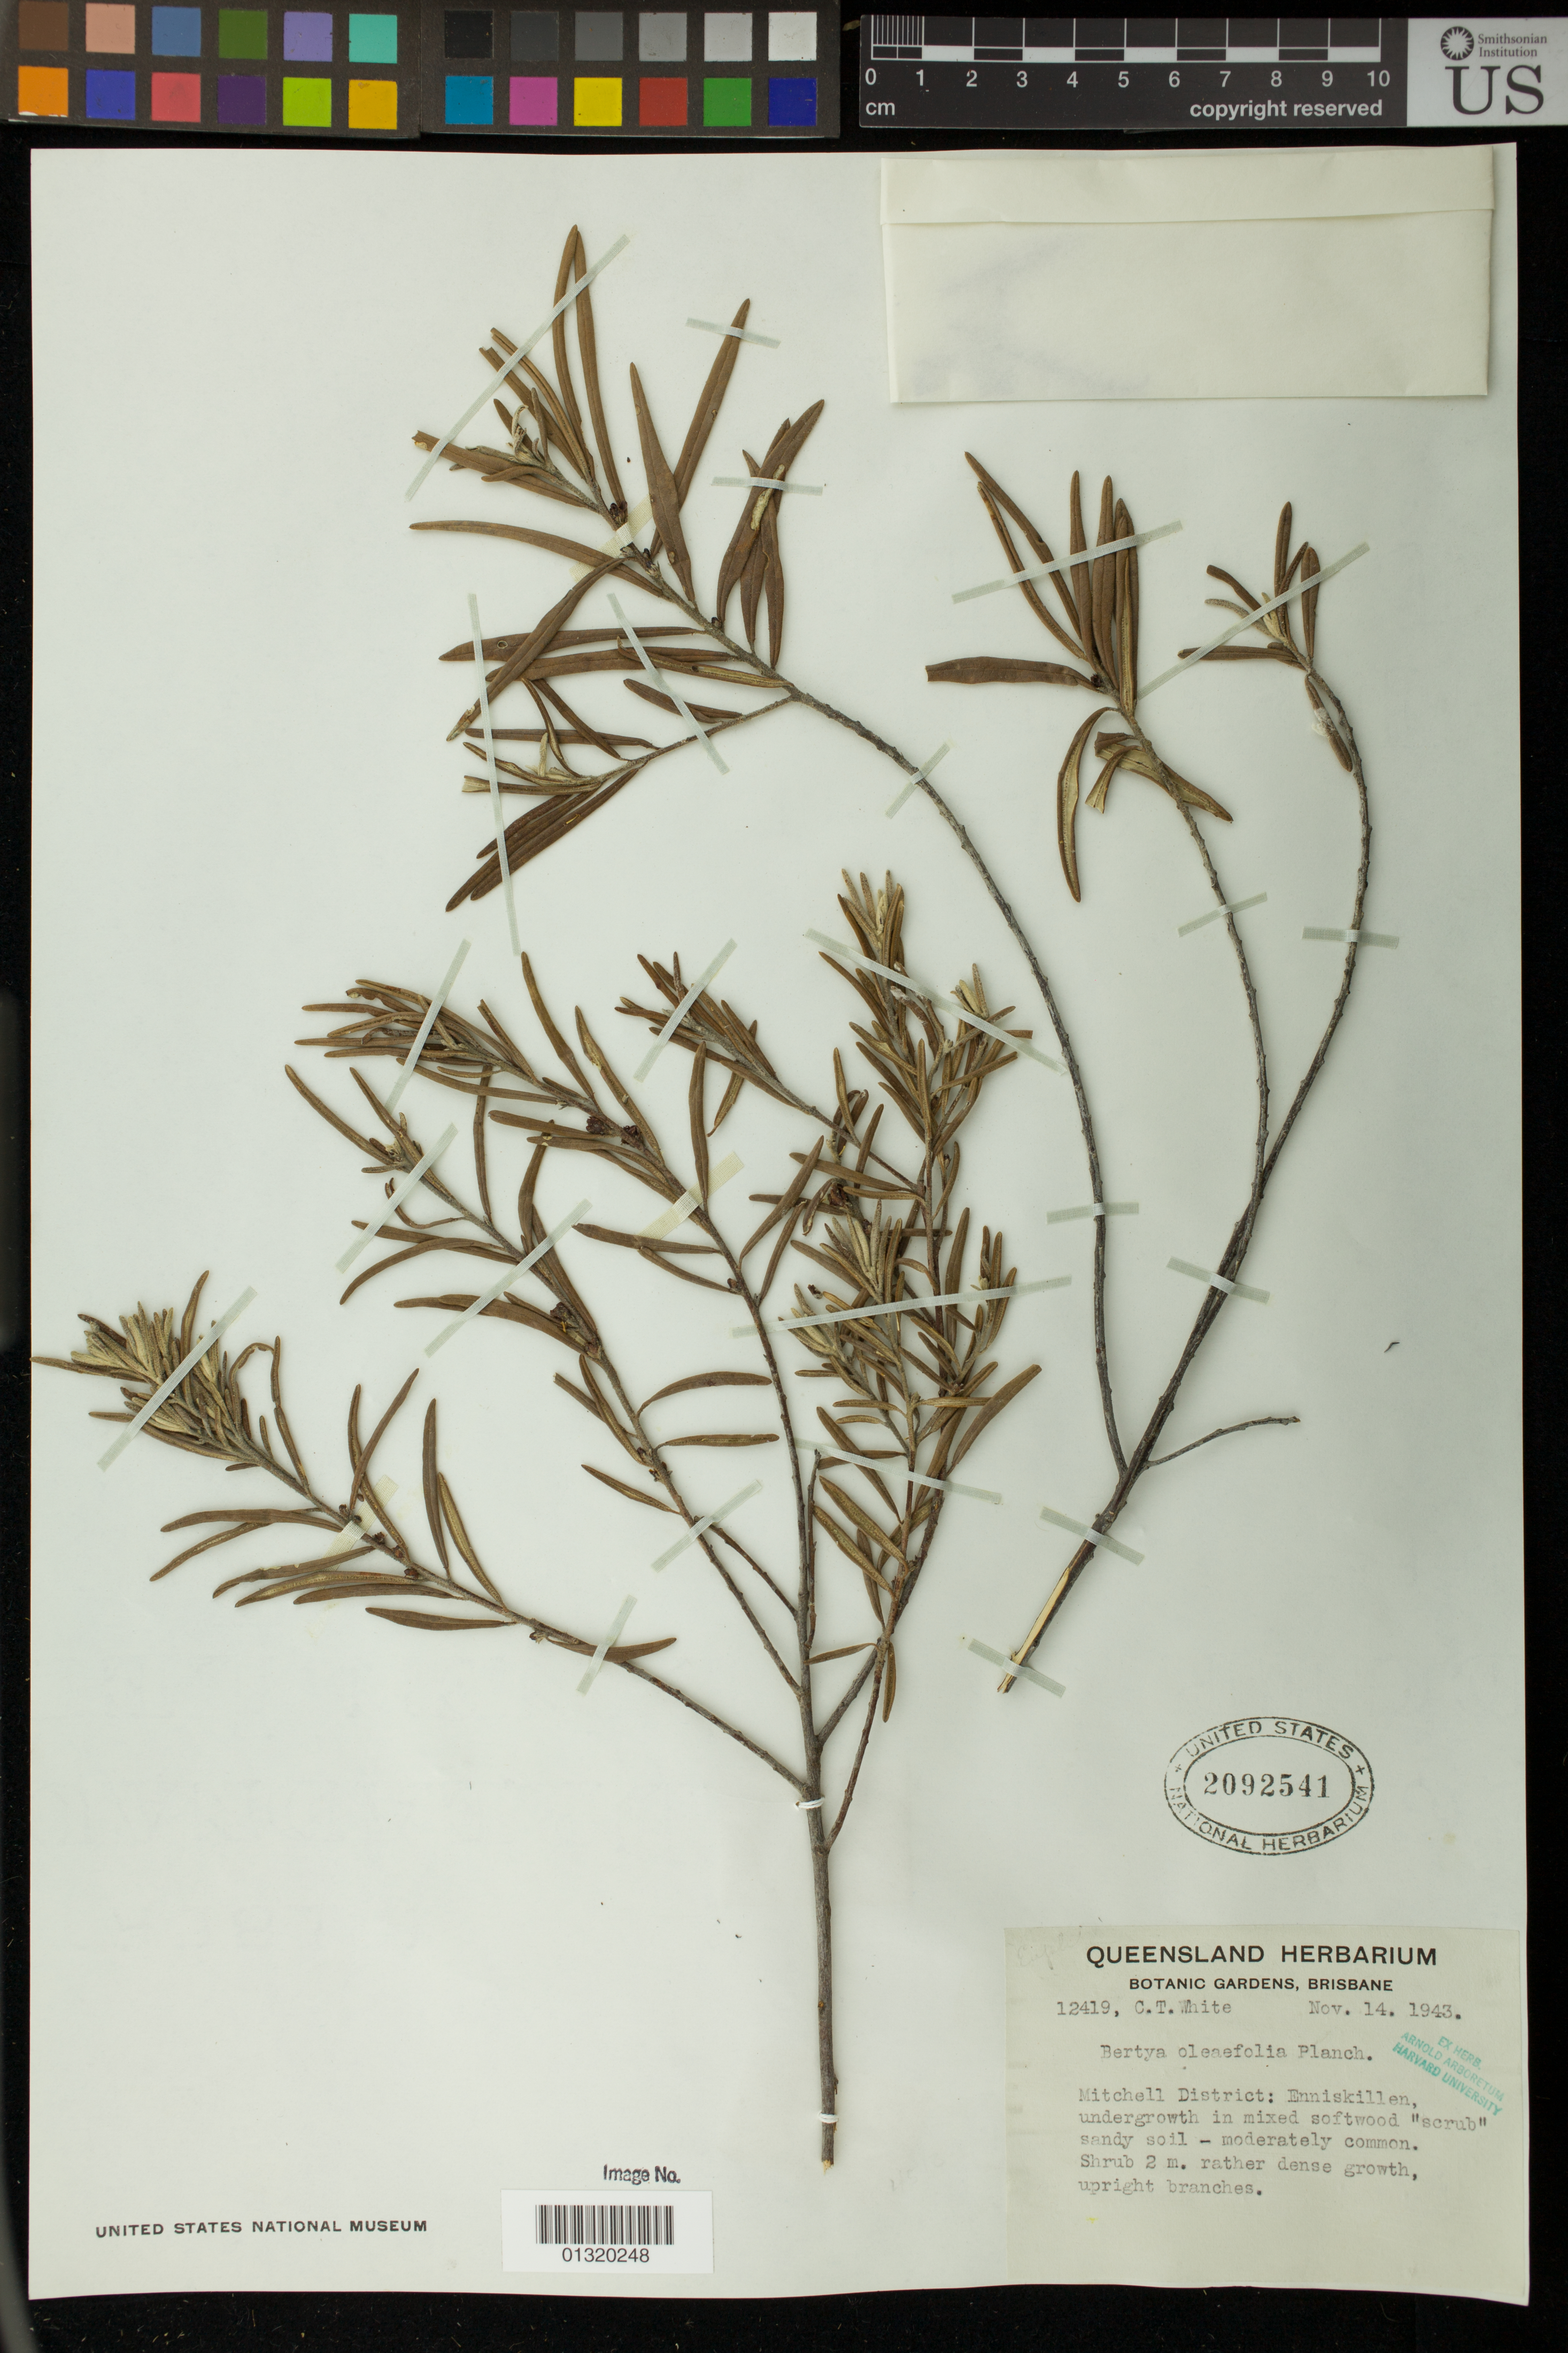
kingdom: Plantae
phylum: Tracheophyta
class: Magnoliopsida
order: Malpighiales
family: Euphorbiaceae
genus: Bertya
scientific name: Bertya oleifolia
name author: Planch.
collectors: C. T. White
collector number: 12419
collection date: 1943-11-14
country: Australia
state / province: Queensland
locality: Mitchell District: Enniskillen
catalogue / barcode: US 2092541